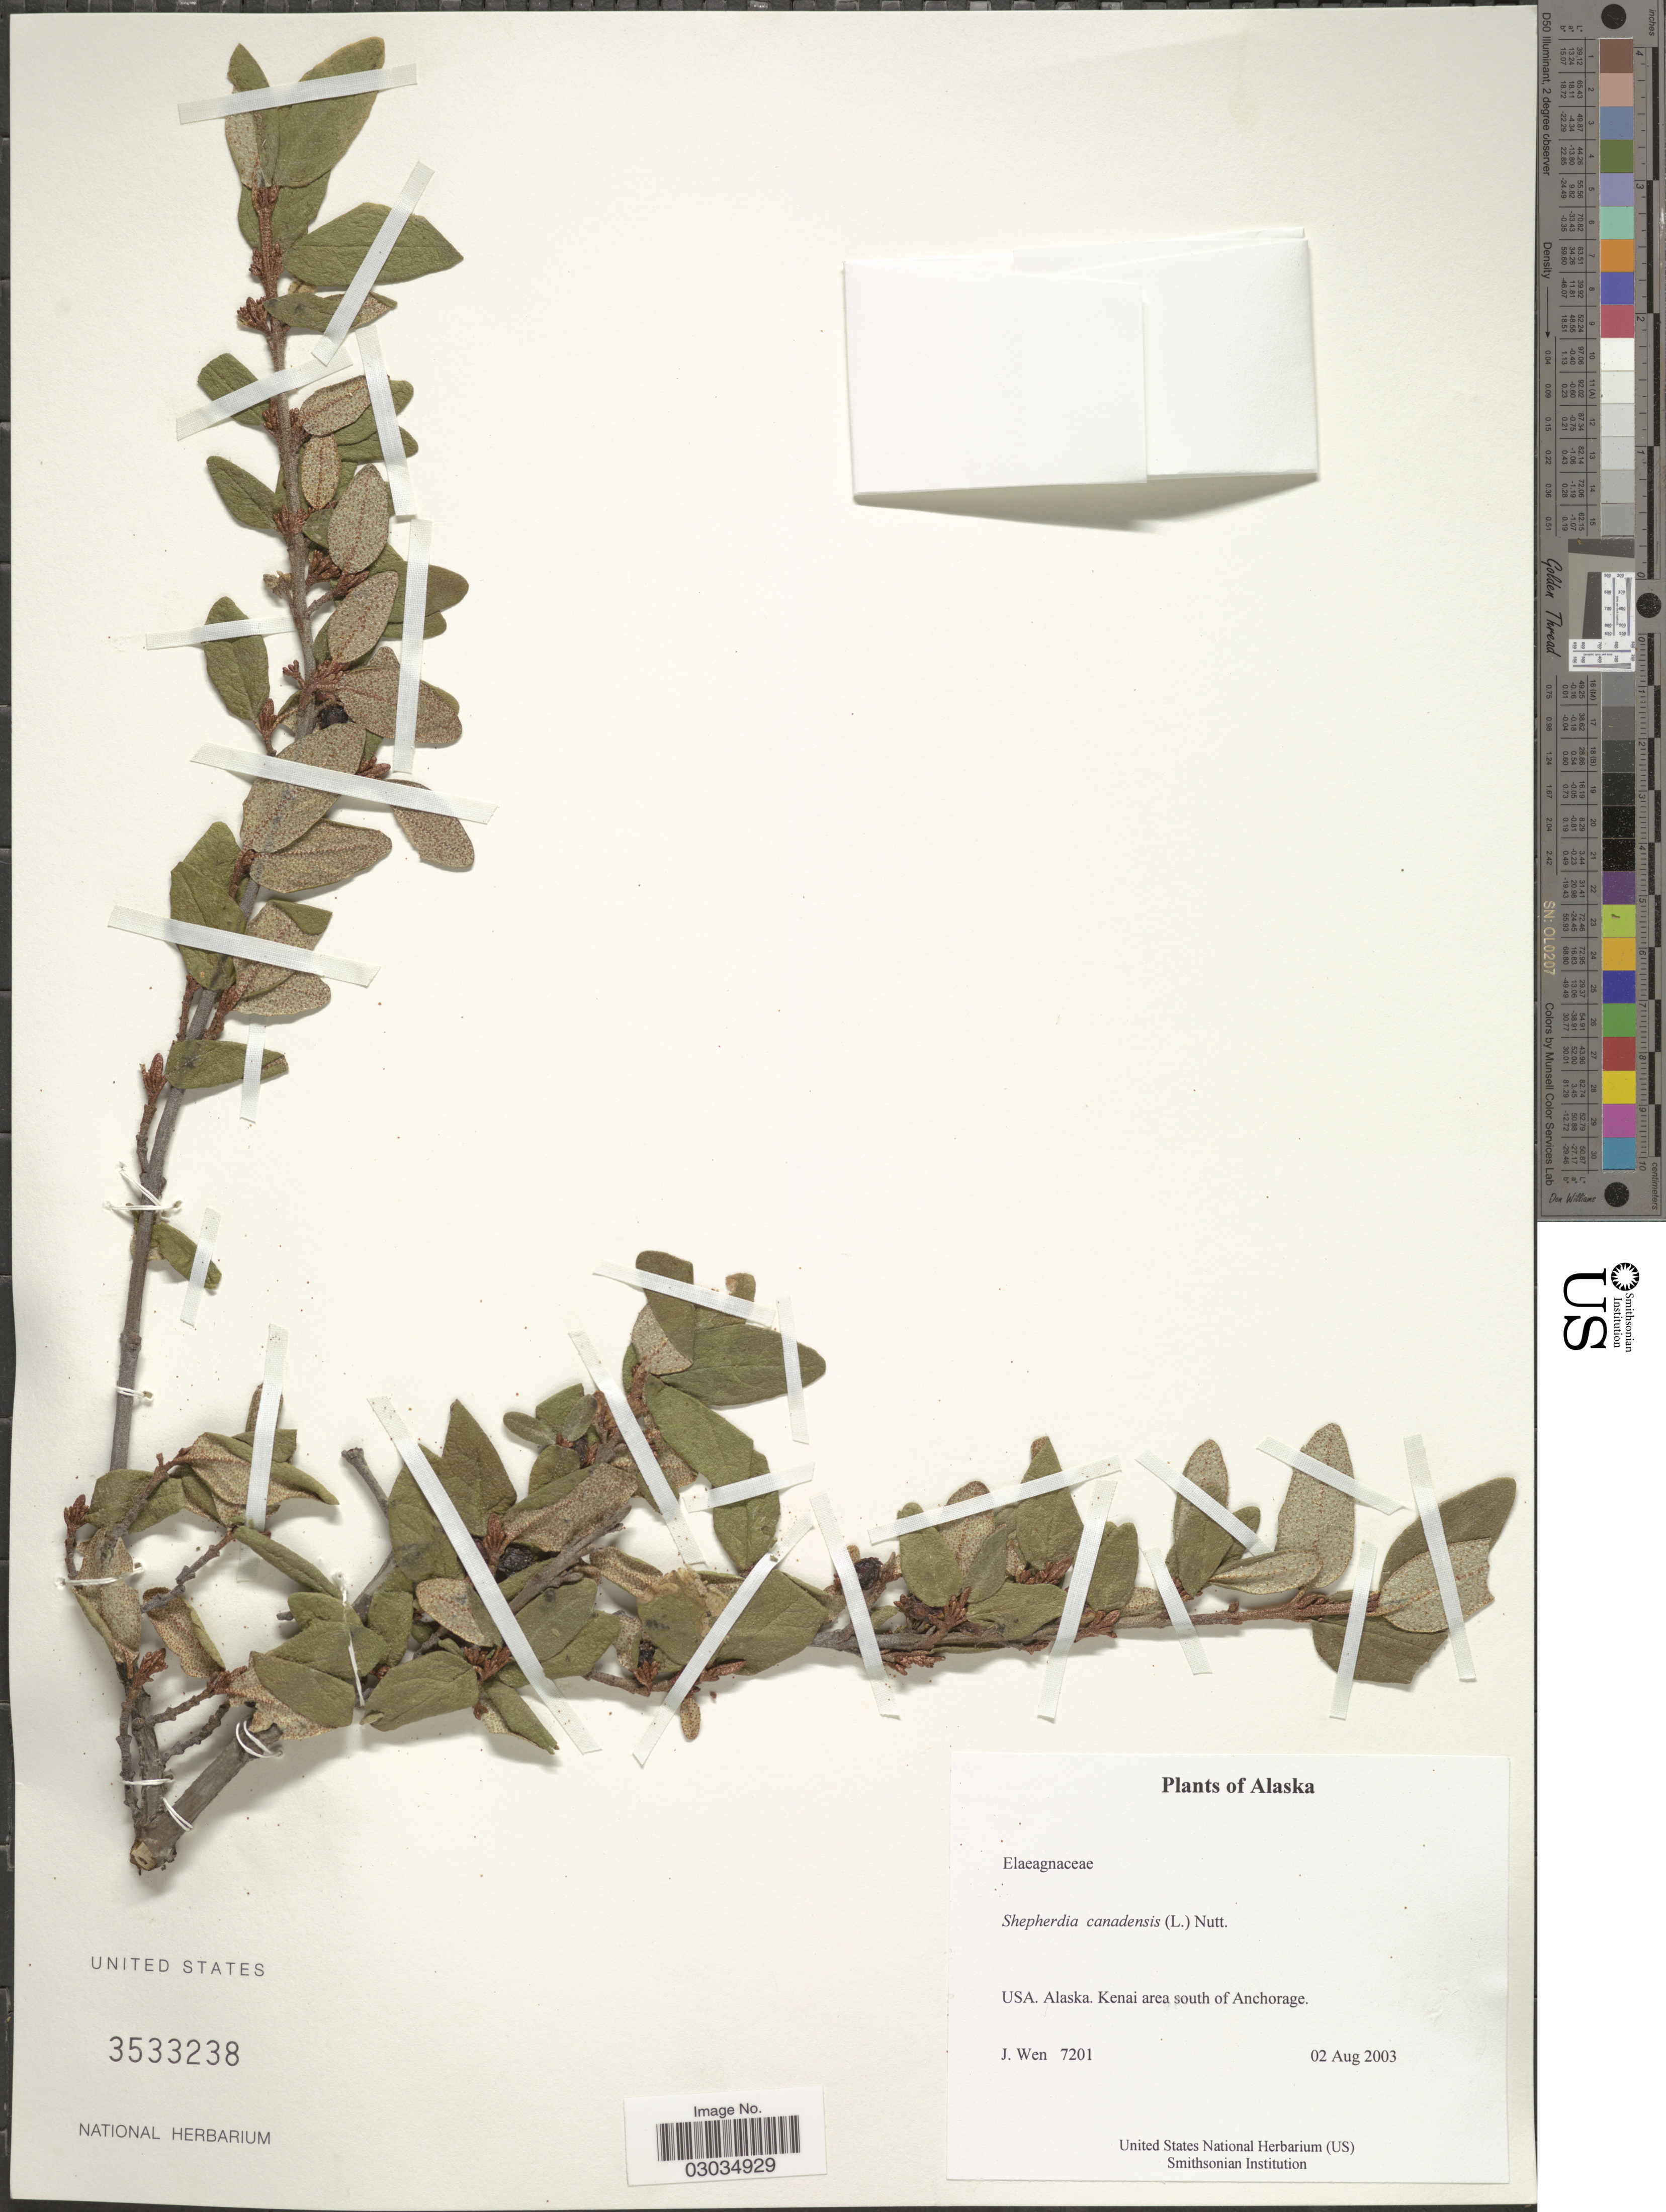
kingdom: Plantae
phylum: Tracheophyta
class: Magnoliopsida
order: Rosales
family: Elaeagnaceae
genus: Shepherdia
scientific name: Shepherdia canadensis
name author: (L.) Nutt.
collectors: J. Wen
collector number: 7201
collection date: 2003-08-02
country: United States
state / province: Alaska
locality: USA, Alaska, Kenai area south of Anchorage.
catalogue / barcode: US 3533238